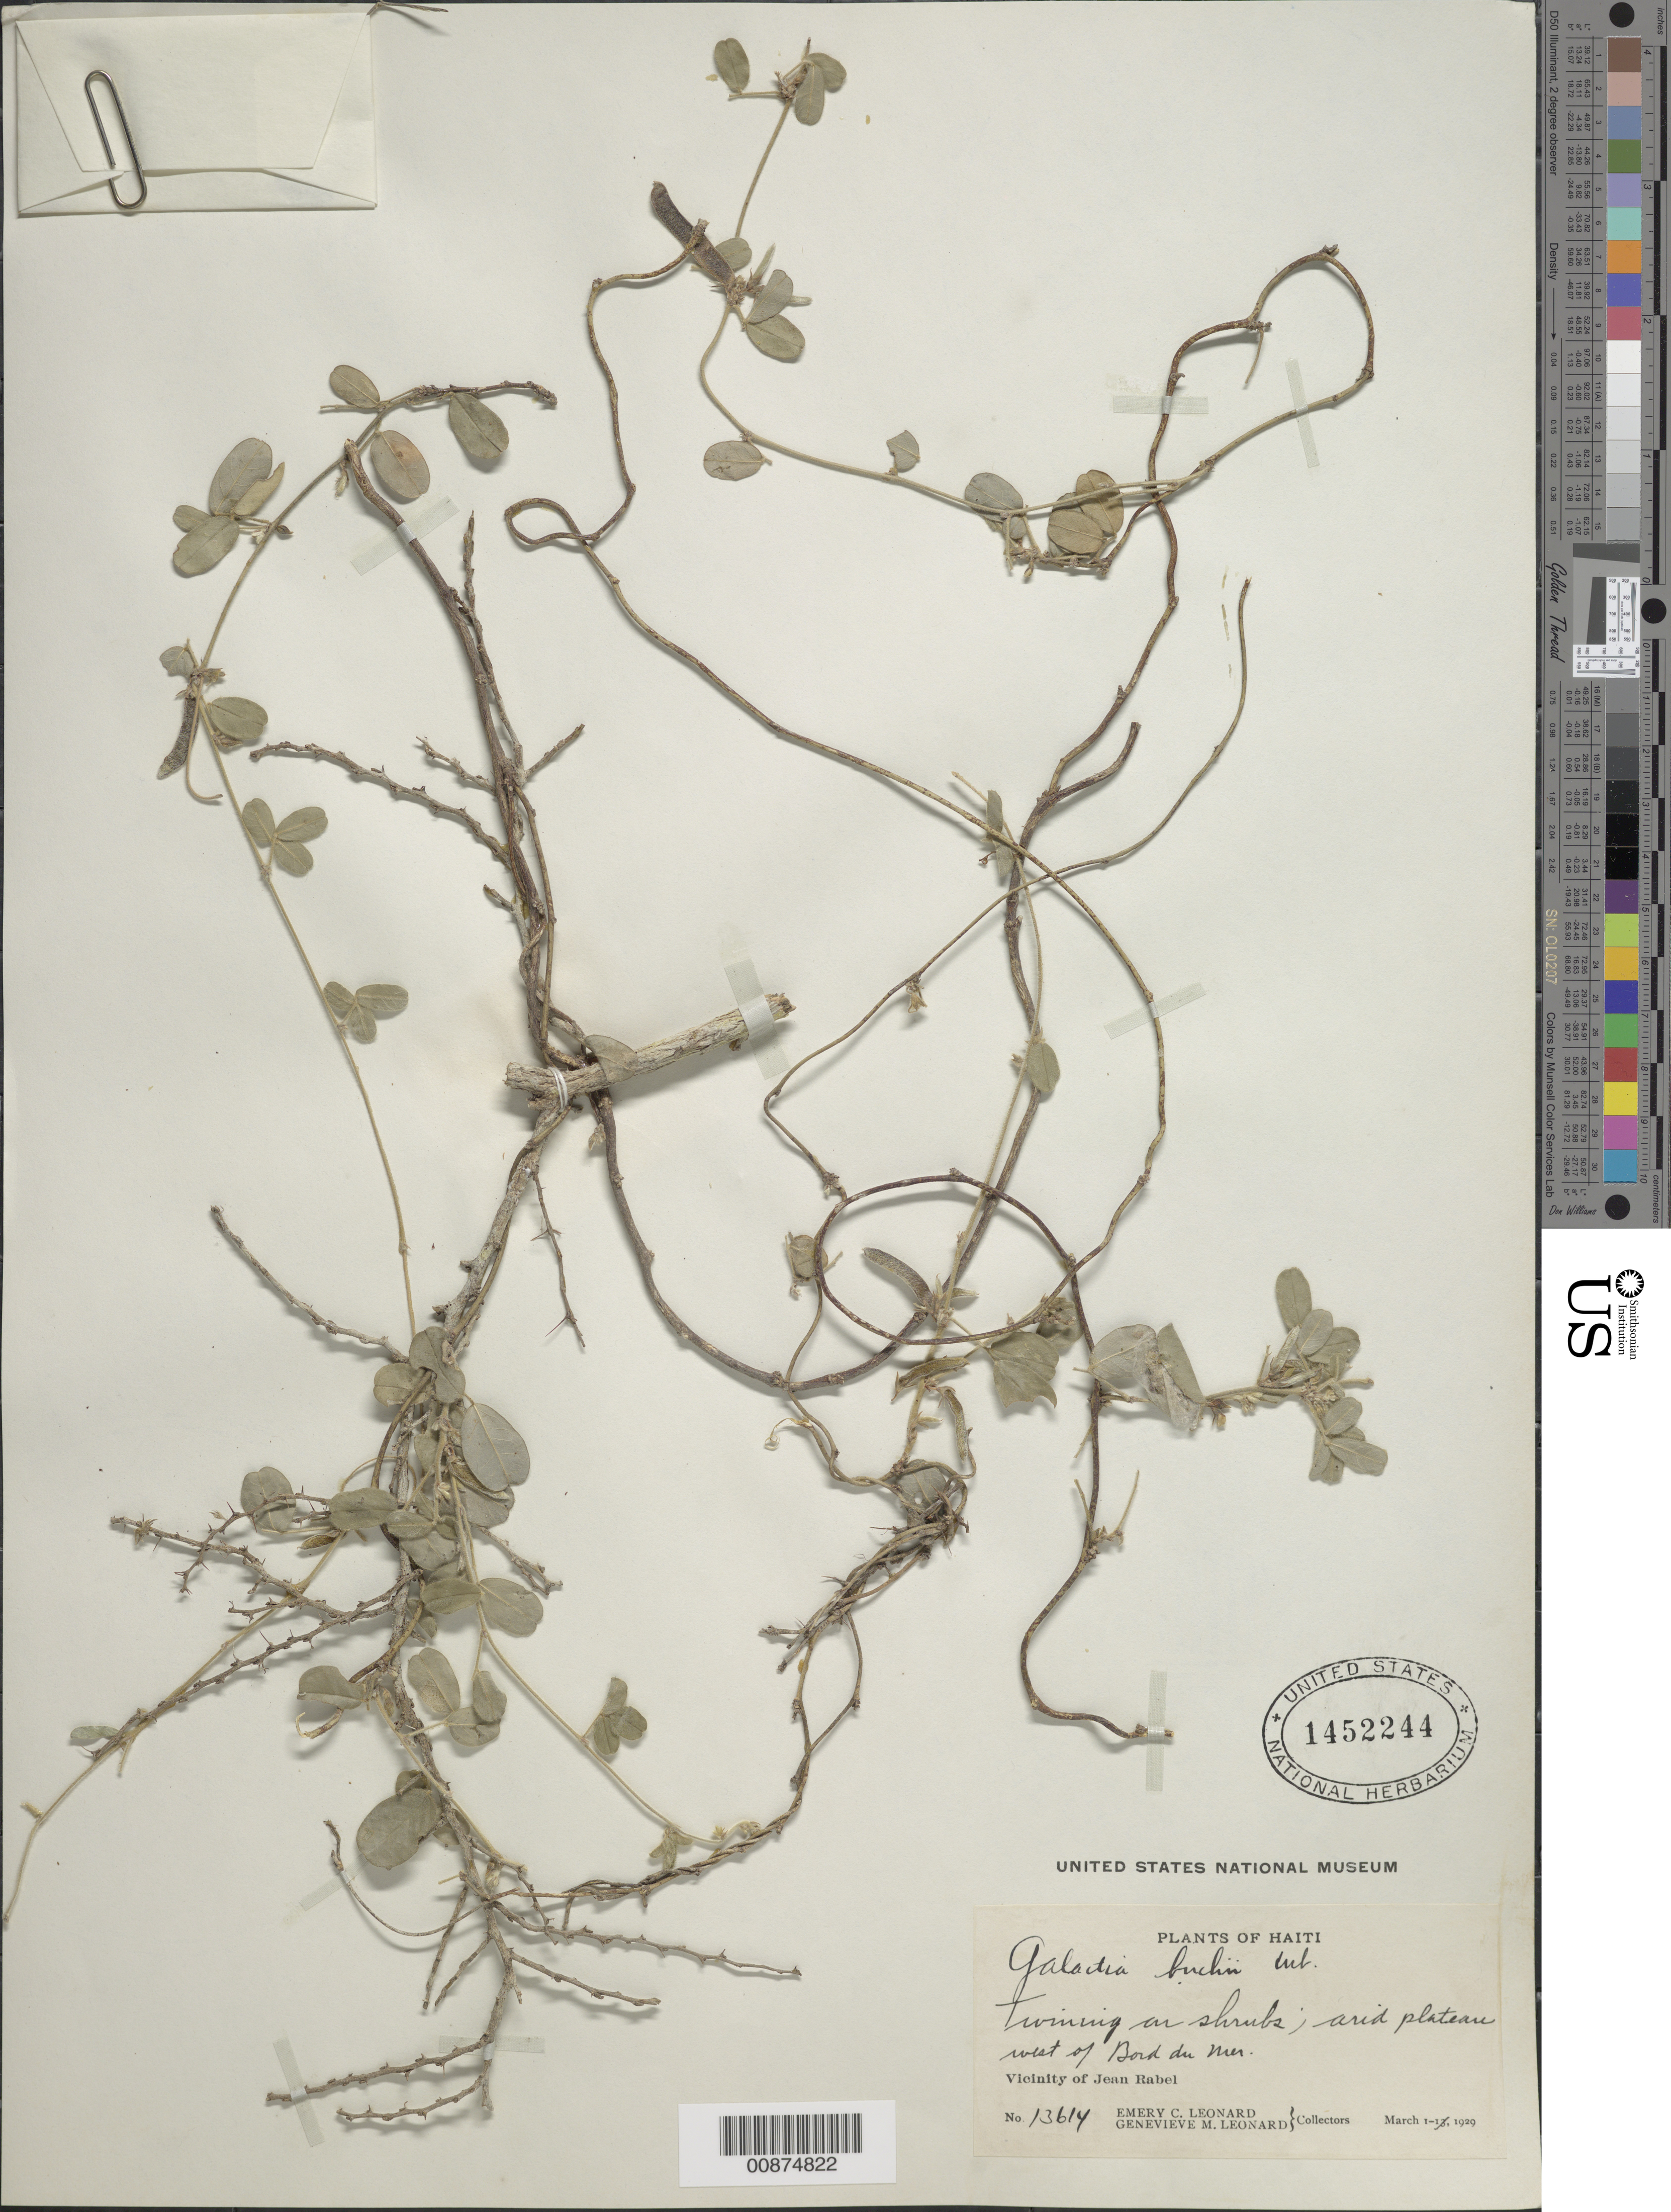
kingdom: Plantae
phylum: Tracheophyta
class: Magnoliopsida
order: Fabales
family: Fabaceae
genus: Galactia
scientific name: Galactia buchii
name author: Urb.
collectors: E. C. Leonard & G. M. Leonard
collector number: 13614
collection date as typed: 01 Mar 1929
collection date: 1929-03-01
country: Haiti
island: Hispaniola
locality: Arid plateau west of Bord du Mer. Vicinity of Jean Rabel.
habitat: Twining on shrubs. Arid plateau.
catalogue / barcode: US 1452244